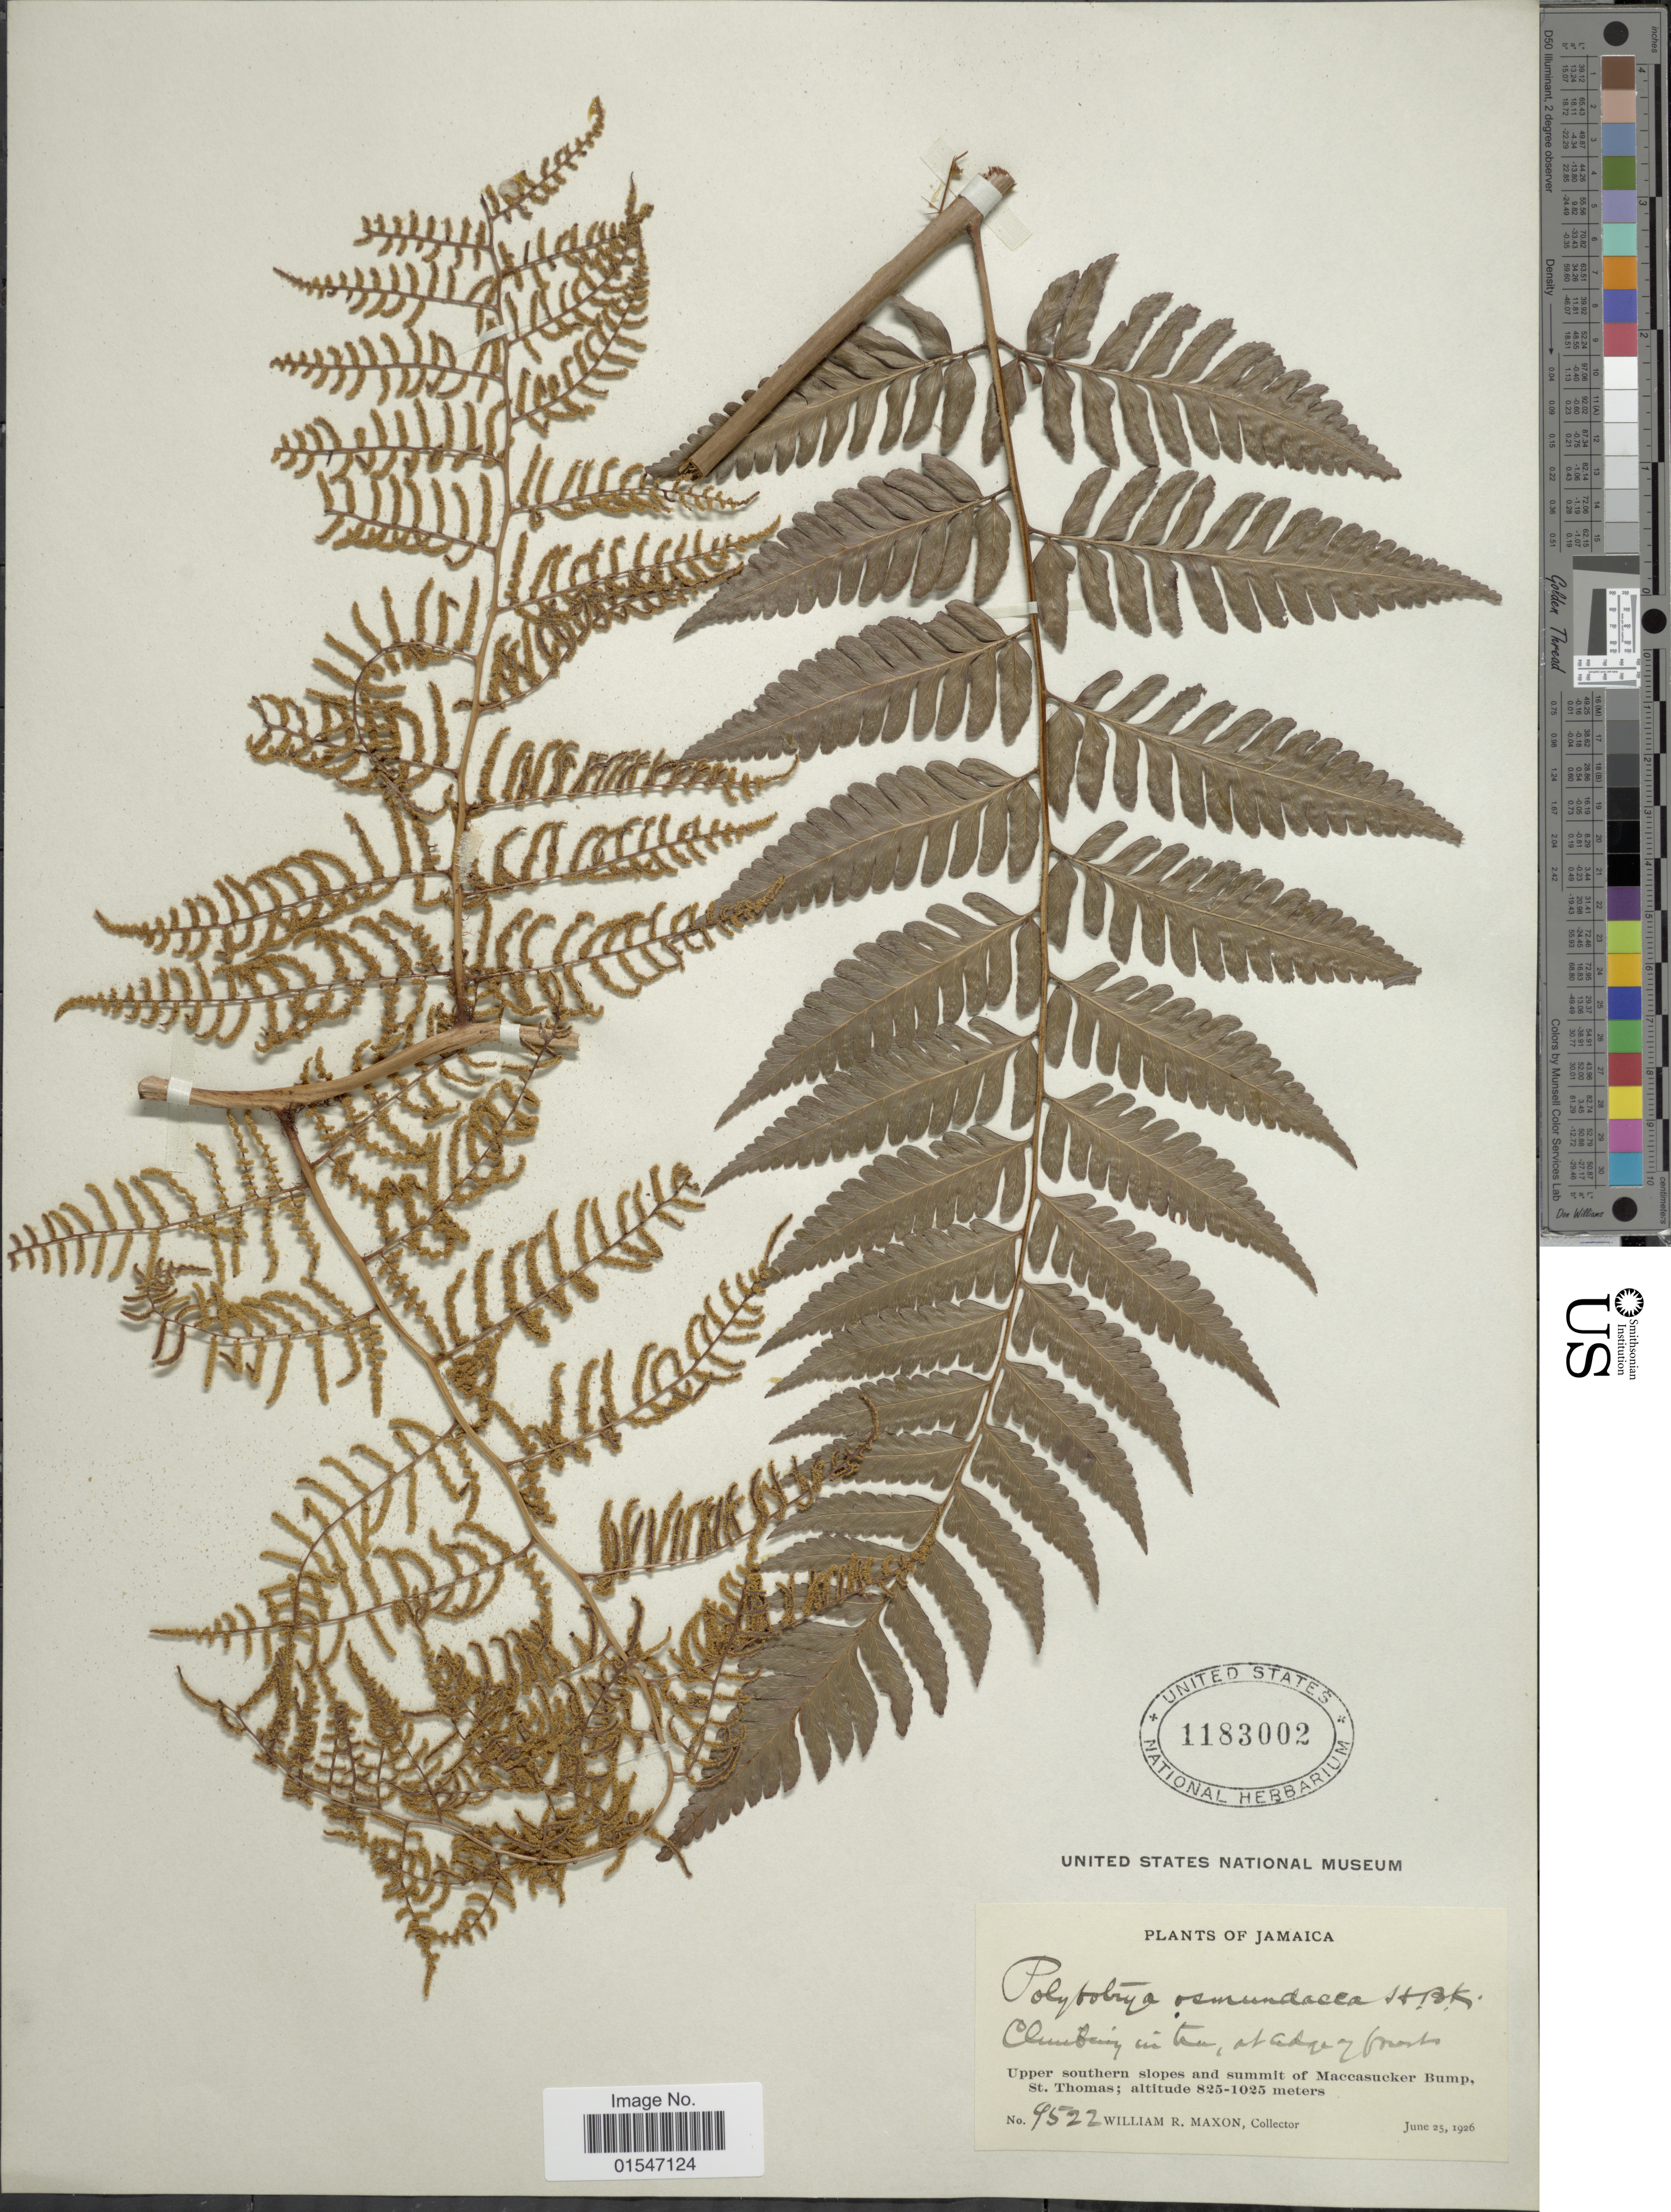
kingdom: Plantae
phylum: Tracheophyta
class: Polypodiopsida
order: Polypodiales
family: Dryopteridaceae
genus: Polybotrya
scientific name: Polybotrya osmundacea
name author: Humb. & Bonpl. ex Willd.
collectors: W. R. Maxon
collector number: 9522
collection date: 1926-06-25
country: Jamaica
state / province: Saint Thomas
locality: Jamaica. Upper southern slopes and summit of Maccasucker Bump. St. Thomas.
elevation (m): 825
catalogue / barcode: US 1183002